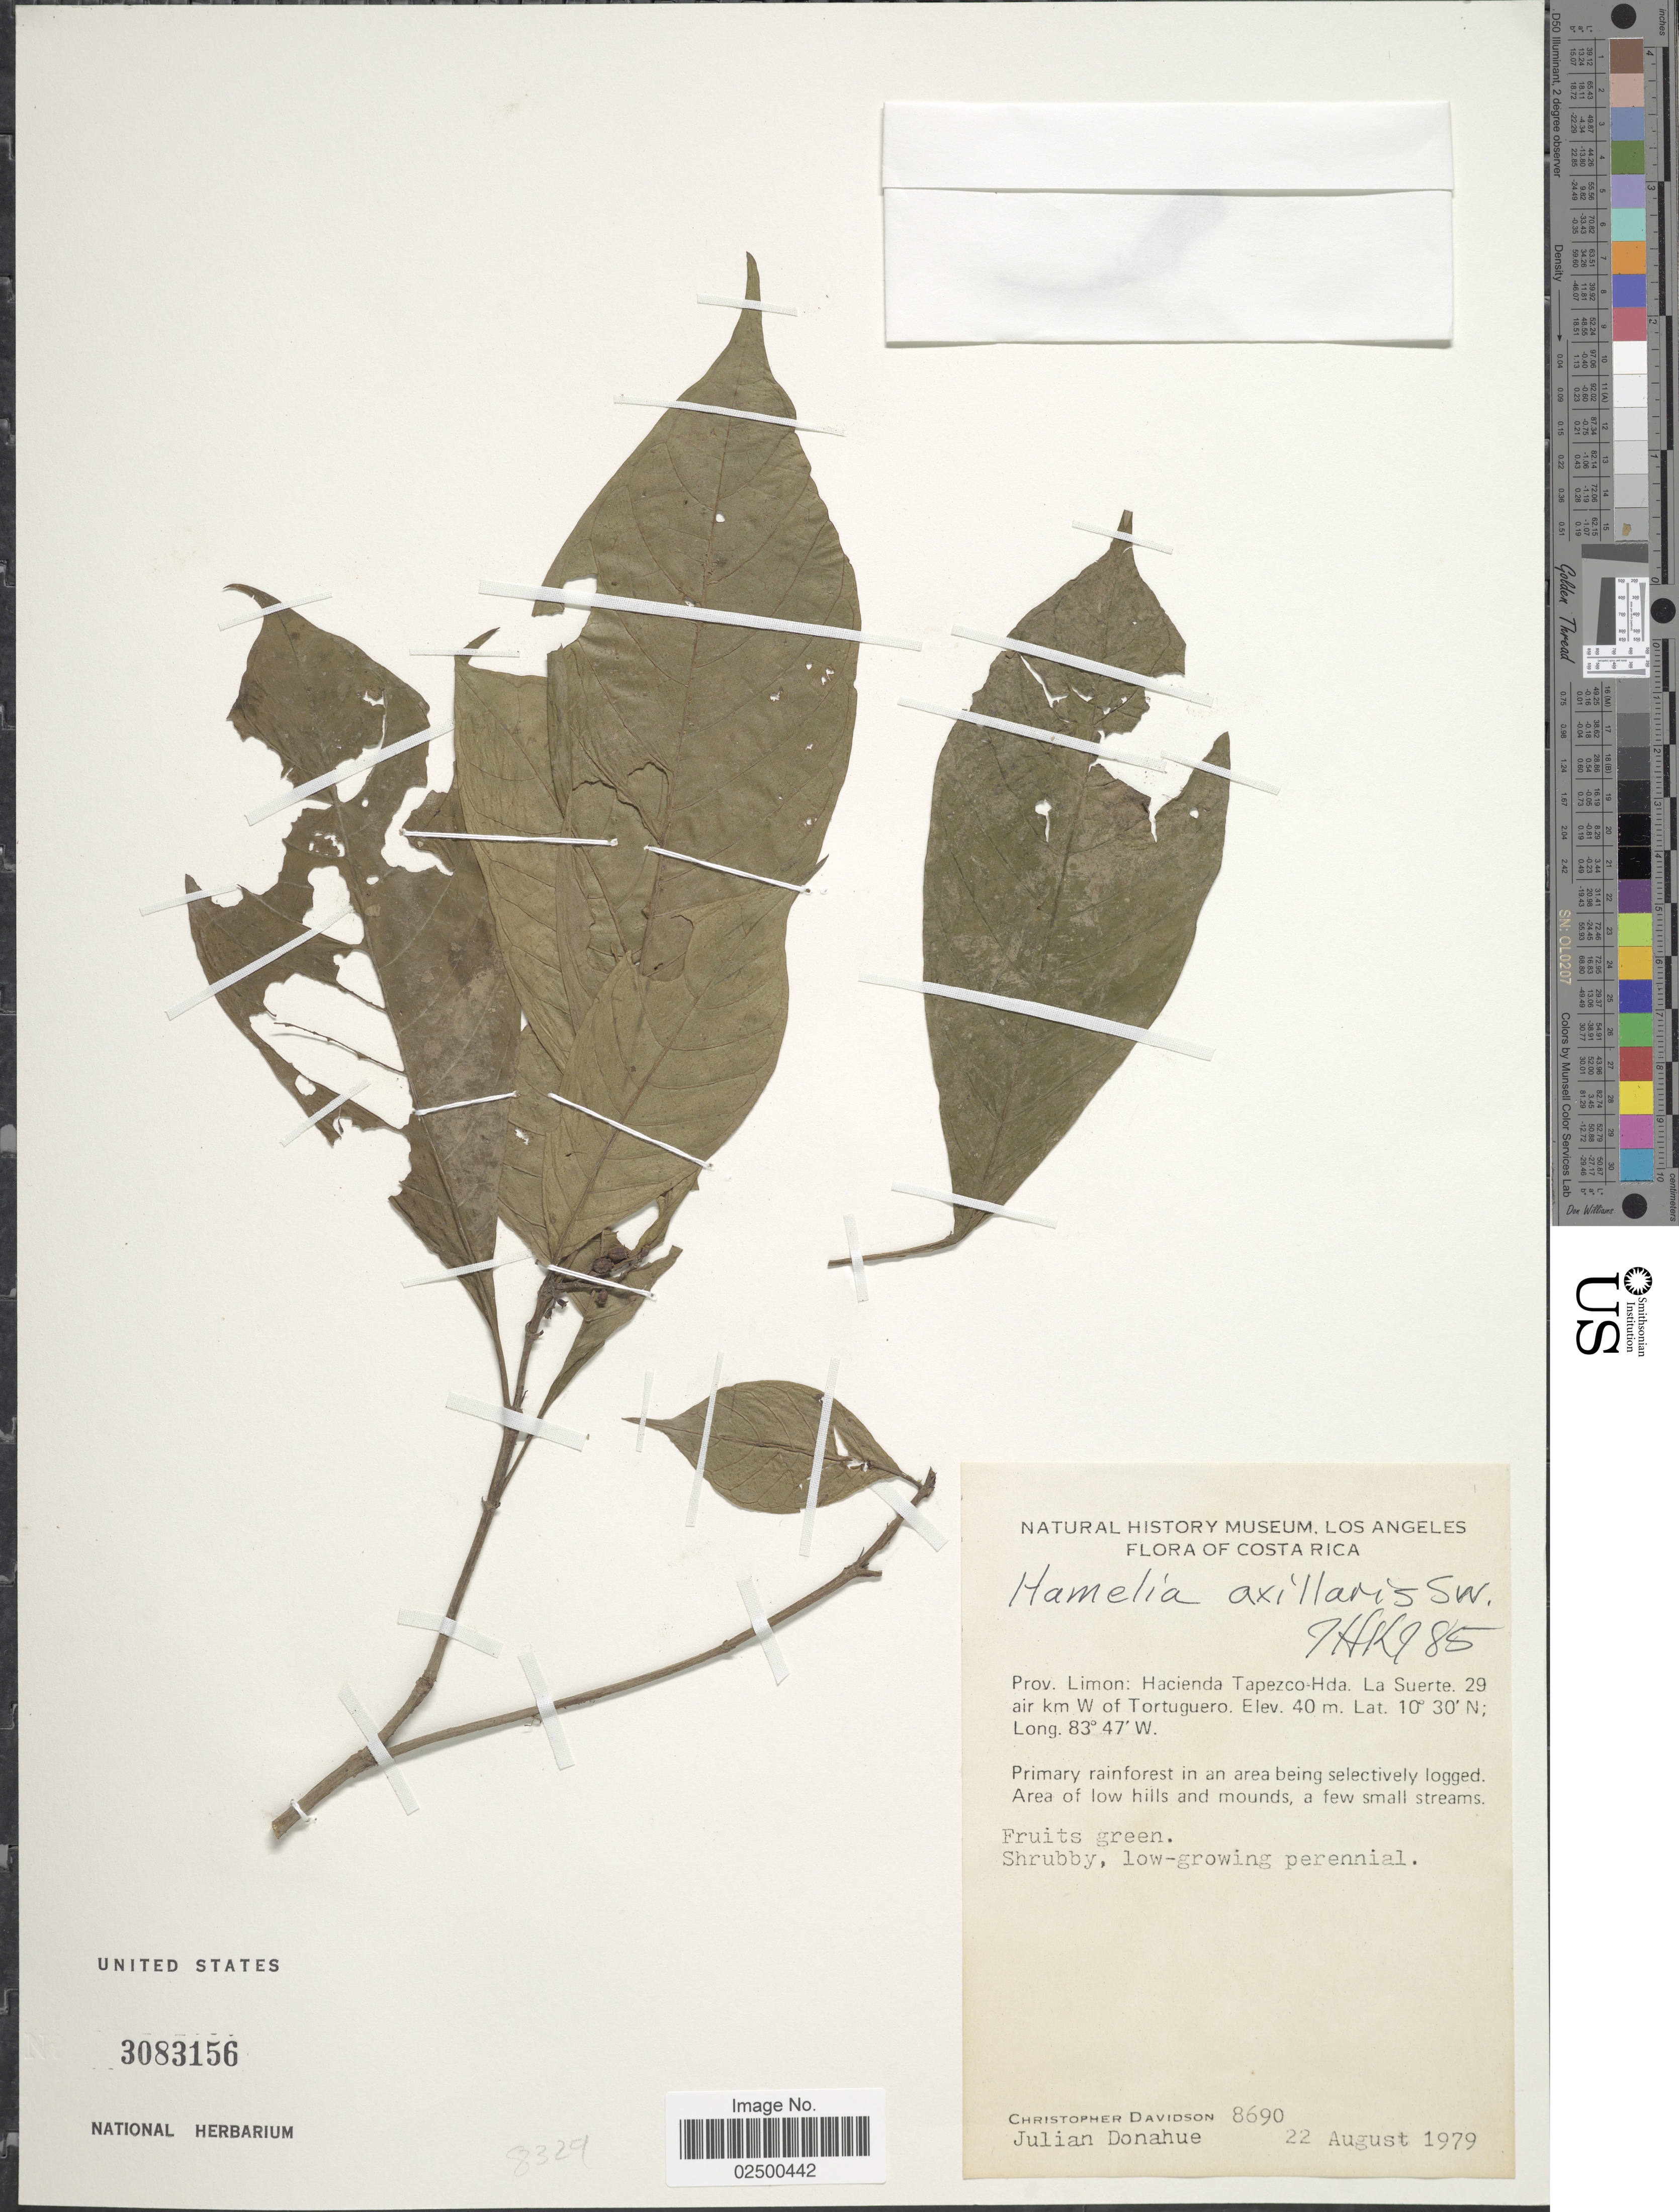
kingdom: Plantae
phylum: Tracheophyta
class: Magnoliopsida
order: Gentianales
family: Rubiaceae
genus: Hamelia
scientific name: Hamelia axillaris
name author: Sw.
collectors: C. Davidson & J. Donahue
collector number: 8690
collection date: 1979-08-22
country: Costa Rica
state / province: Limón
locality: Prov. Limon: Hacienda Tapezco-Hda. La Suerte, 29 air km W of Tortyguero, Area of low hills and mounds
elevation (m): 40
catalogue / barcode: US 3083156